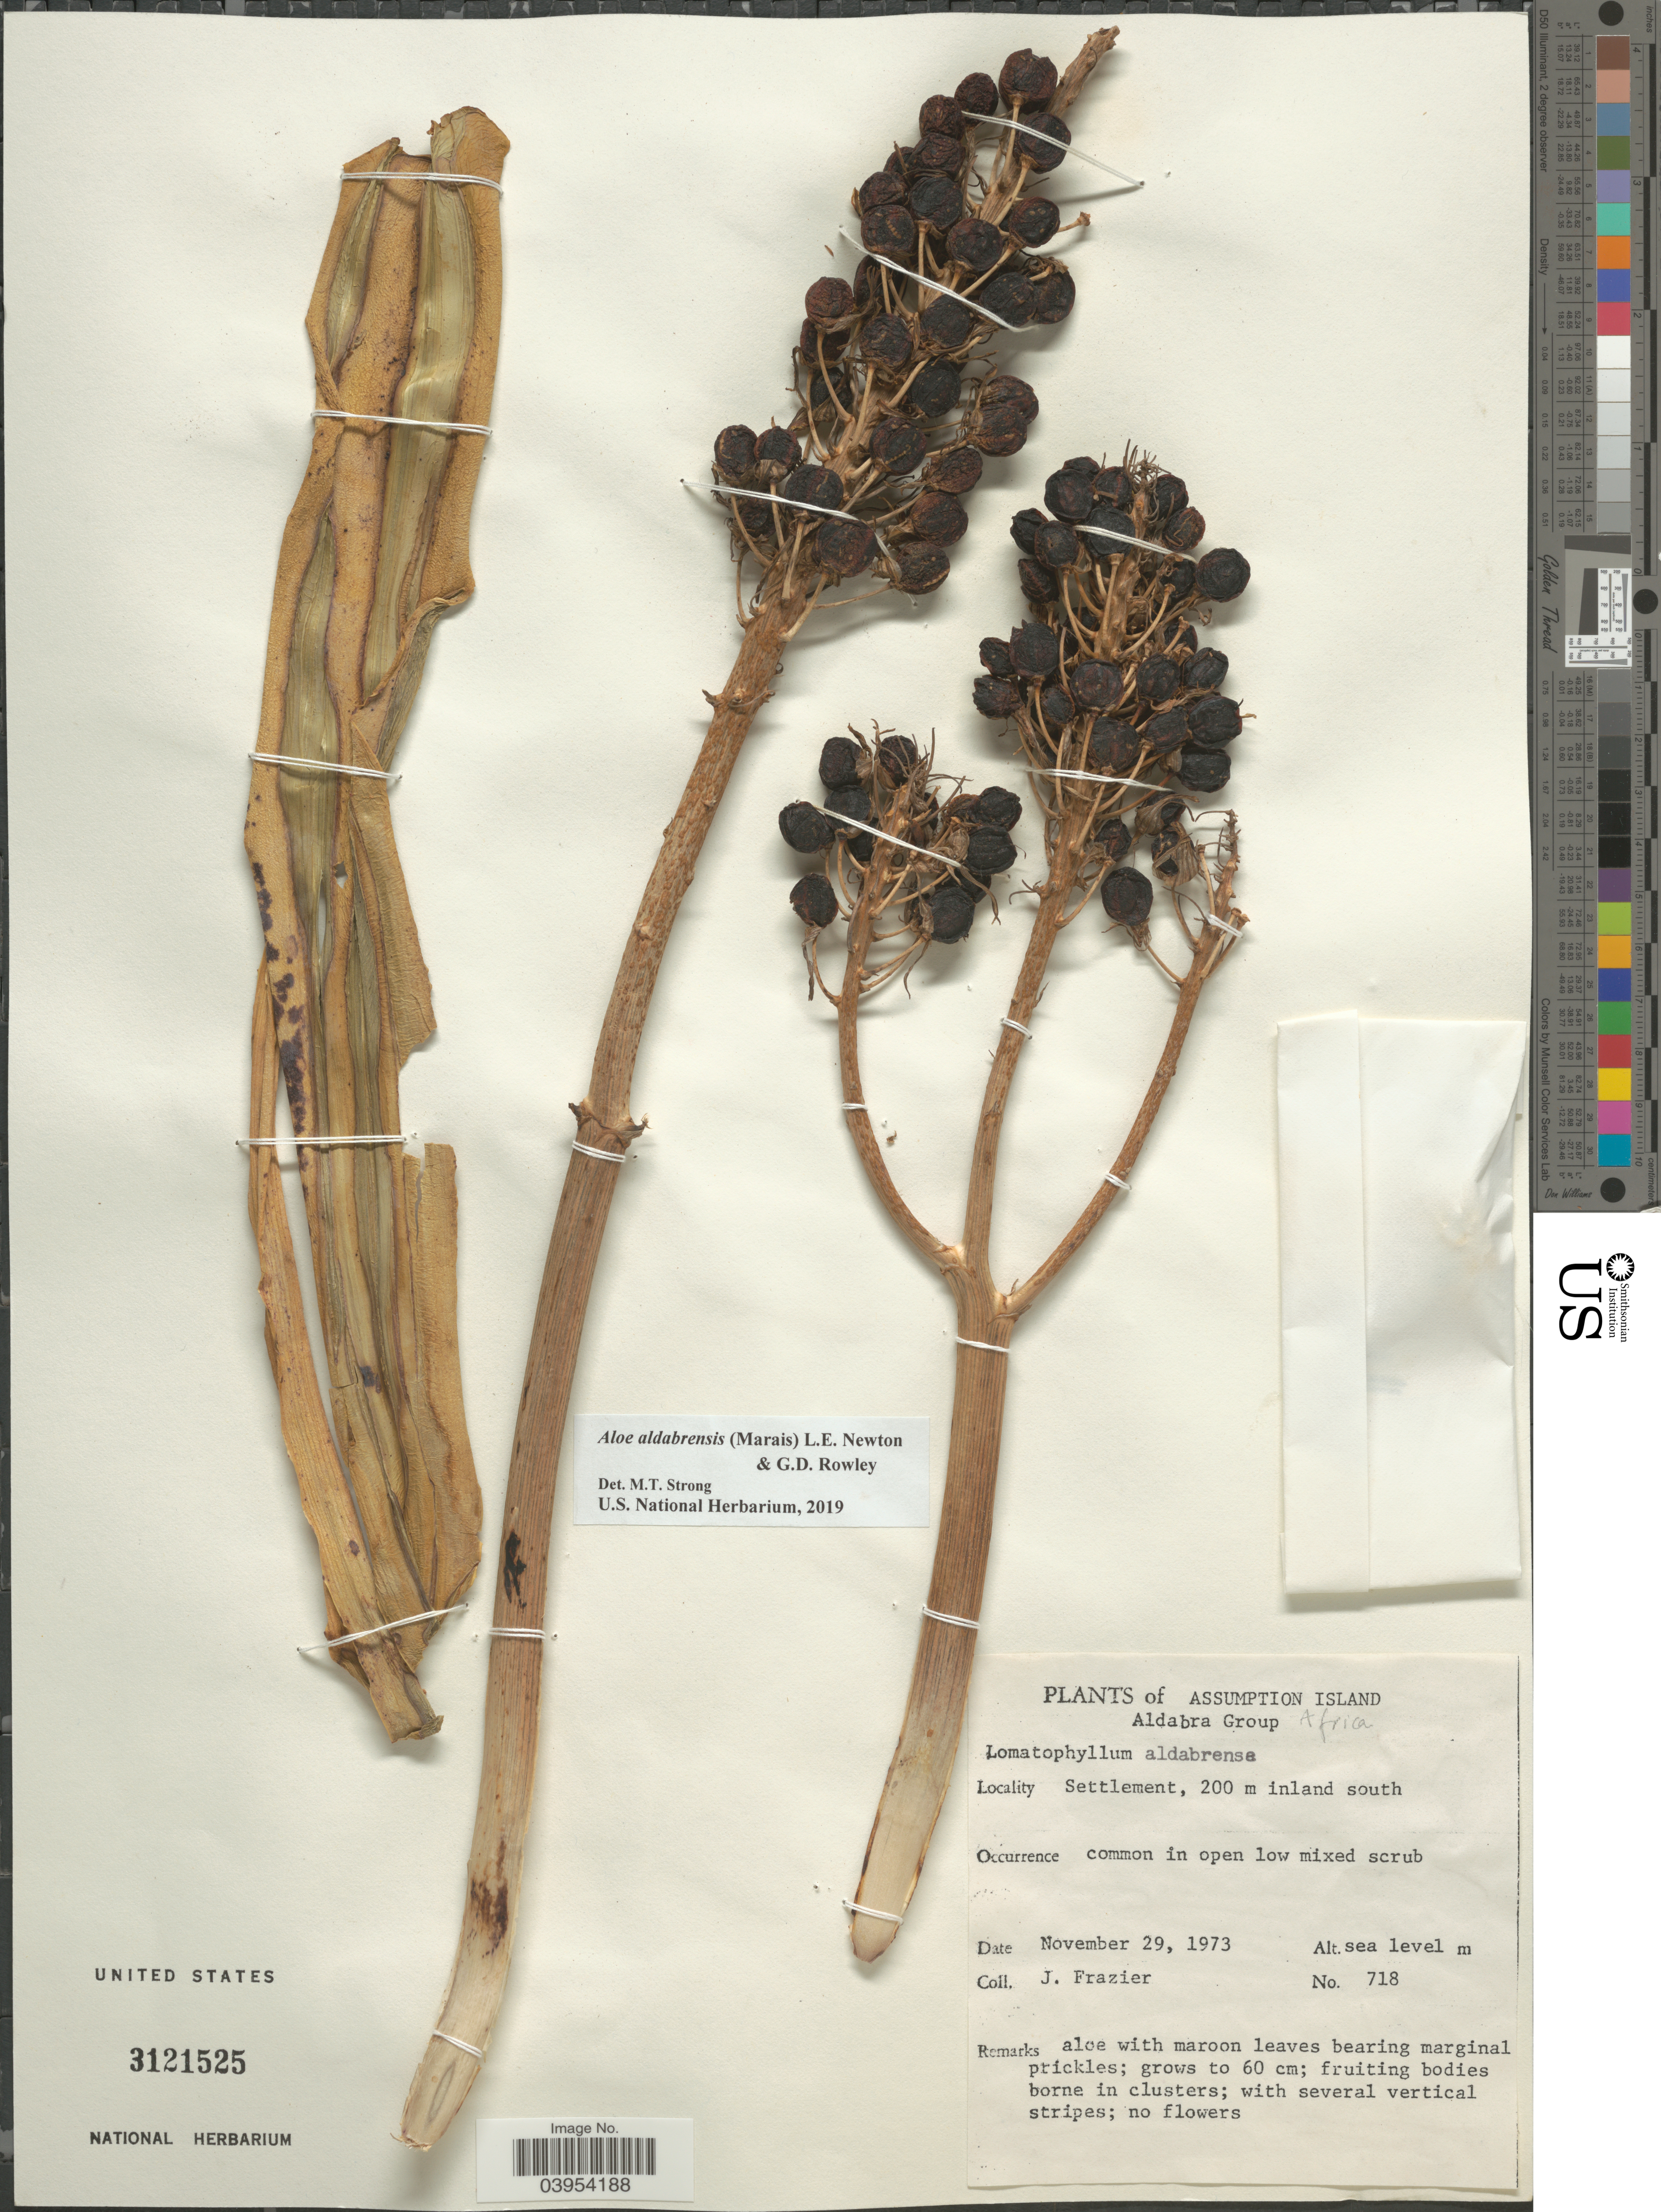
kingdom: Plantae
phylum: Tracheophyta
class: Liliopsida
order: Asparagales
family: Asphodelaceae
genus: Aloe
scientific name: Aloe aldabrensis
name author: (Marais) L. E. Newton & G.D. Rowley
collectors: J. Frazier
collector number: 718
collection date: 1973-11-29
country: Seychelles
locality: Assumption Island. Aldabra Group. Settlement, 200 m inland south.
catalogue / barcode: US 3121525